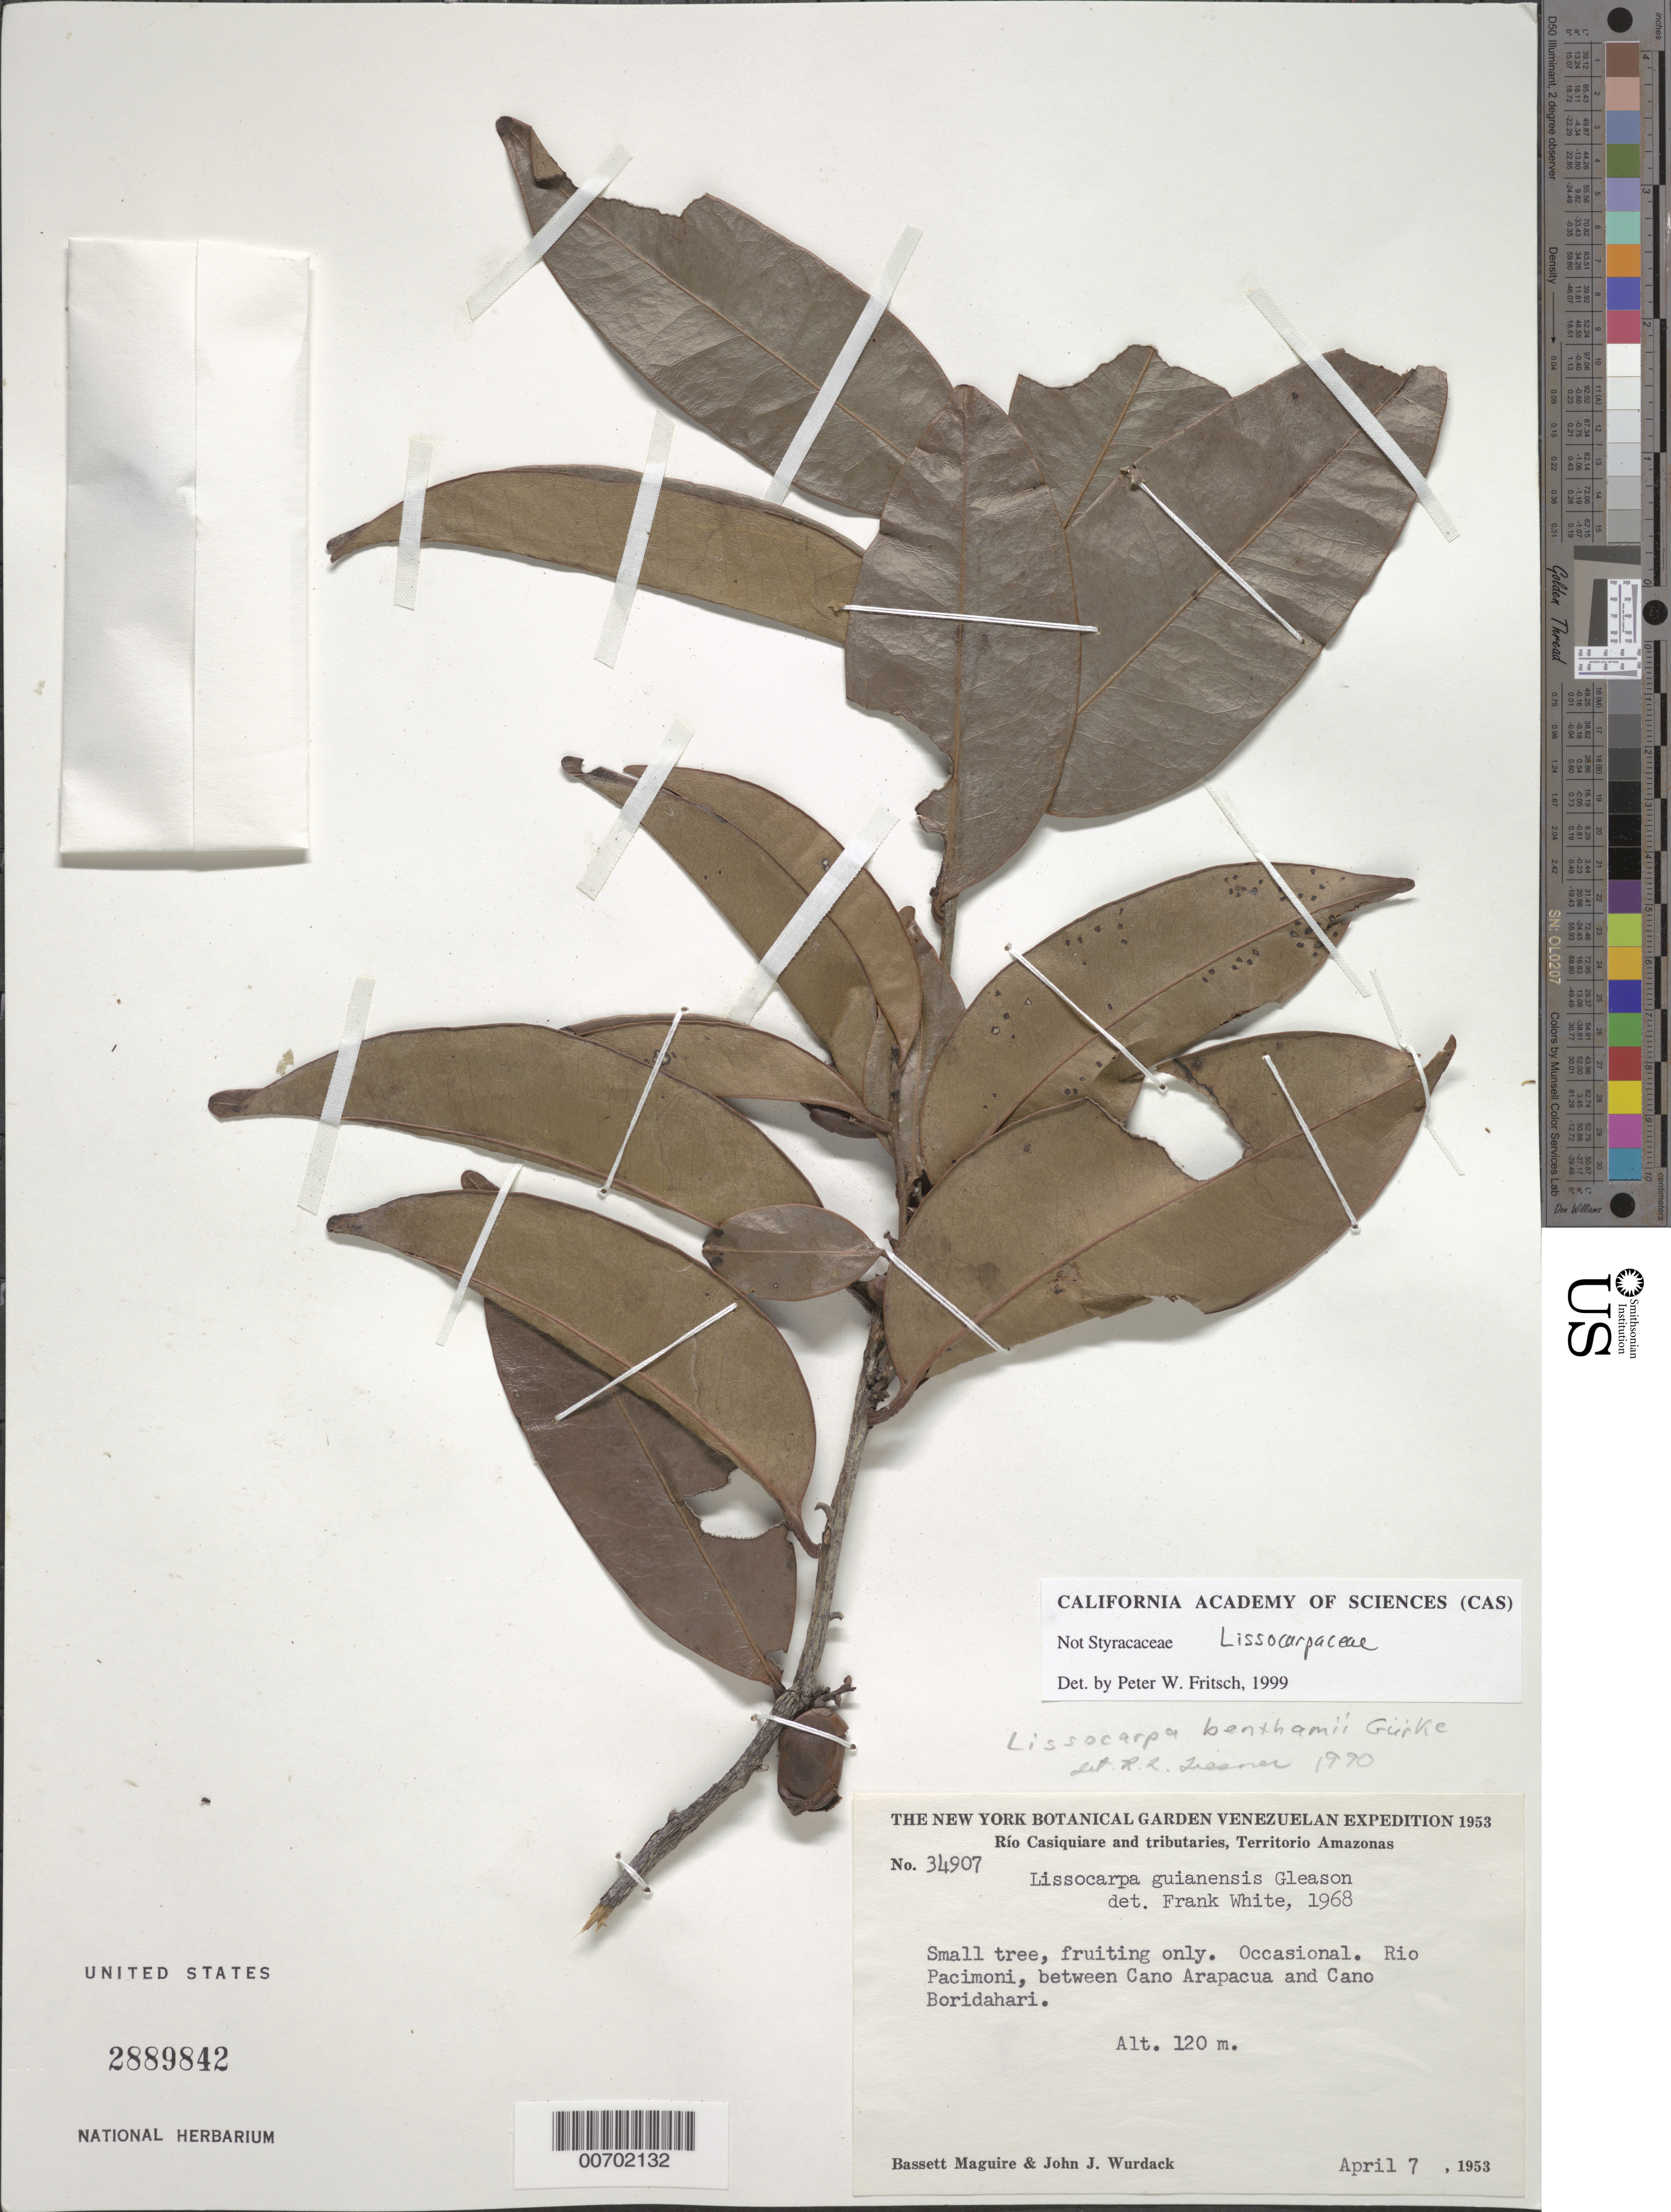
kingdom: Plantae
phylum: Tracheophyta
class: Magnoliopsida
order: Ericales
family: Ebenaceae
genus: Lissocarpa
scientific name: Lissocarpa benthami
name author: Gürke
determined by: Liesner, R. L.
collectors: B. Maguire & J. J. Wurdack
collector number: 34907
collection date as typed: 7-Apr-53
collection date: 1953-04-07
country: Venezuela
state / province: Amazonas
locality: Río Pacimoni, between Caño Arapacua and Caño Boridahari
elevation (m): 120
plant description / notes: filed as Styracaceae indet; annotated by P.W. Fritsch, 1999 as Lissocarpaceae; Cited by B. Wallnöfer in Ann. Naturhist Mus. Wien, B 105: 534. 2004.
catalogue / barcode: US 2889842